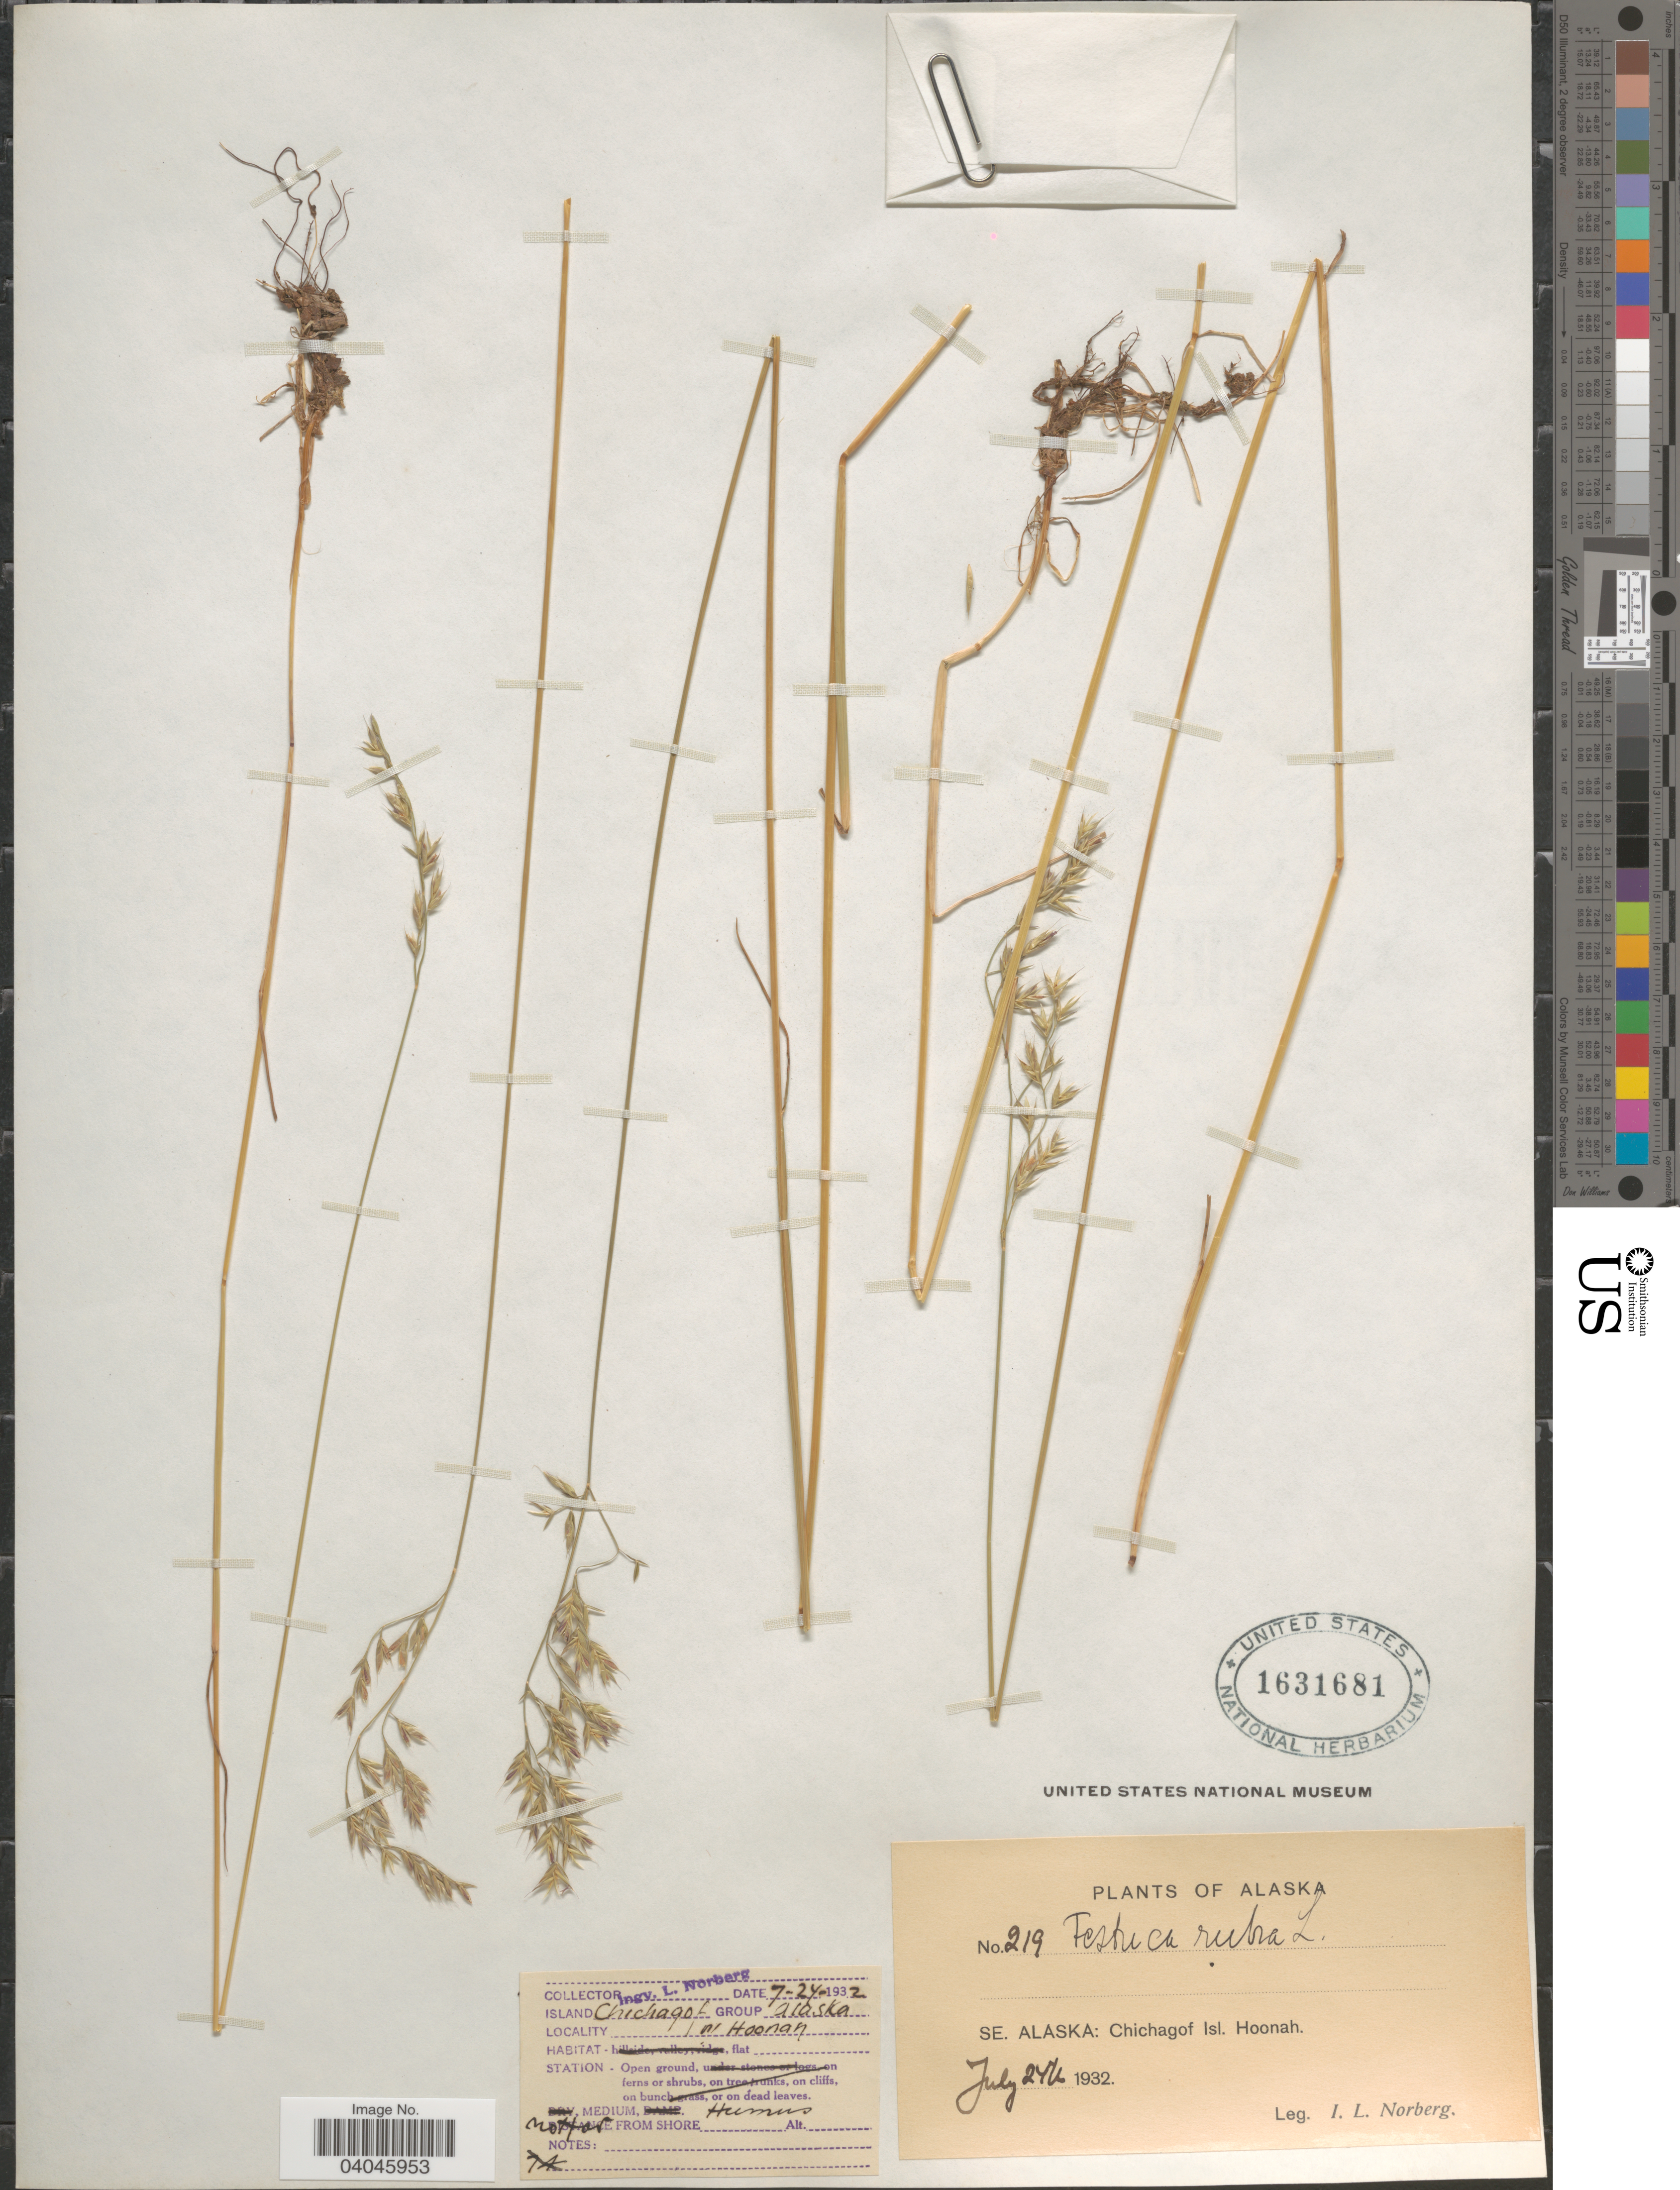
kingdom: Plantae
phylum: Tracheophyta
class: Liliopsida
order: Poales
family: Poaceae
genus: Festuca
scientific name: Festuca rubra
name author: L.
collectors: I. Norberg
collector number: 219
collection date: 1932-07-24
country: United States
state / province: Alaska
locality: SE. Alaska: Chichagof Isl. N. Hoonah.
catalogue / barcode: US 1631681